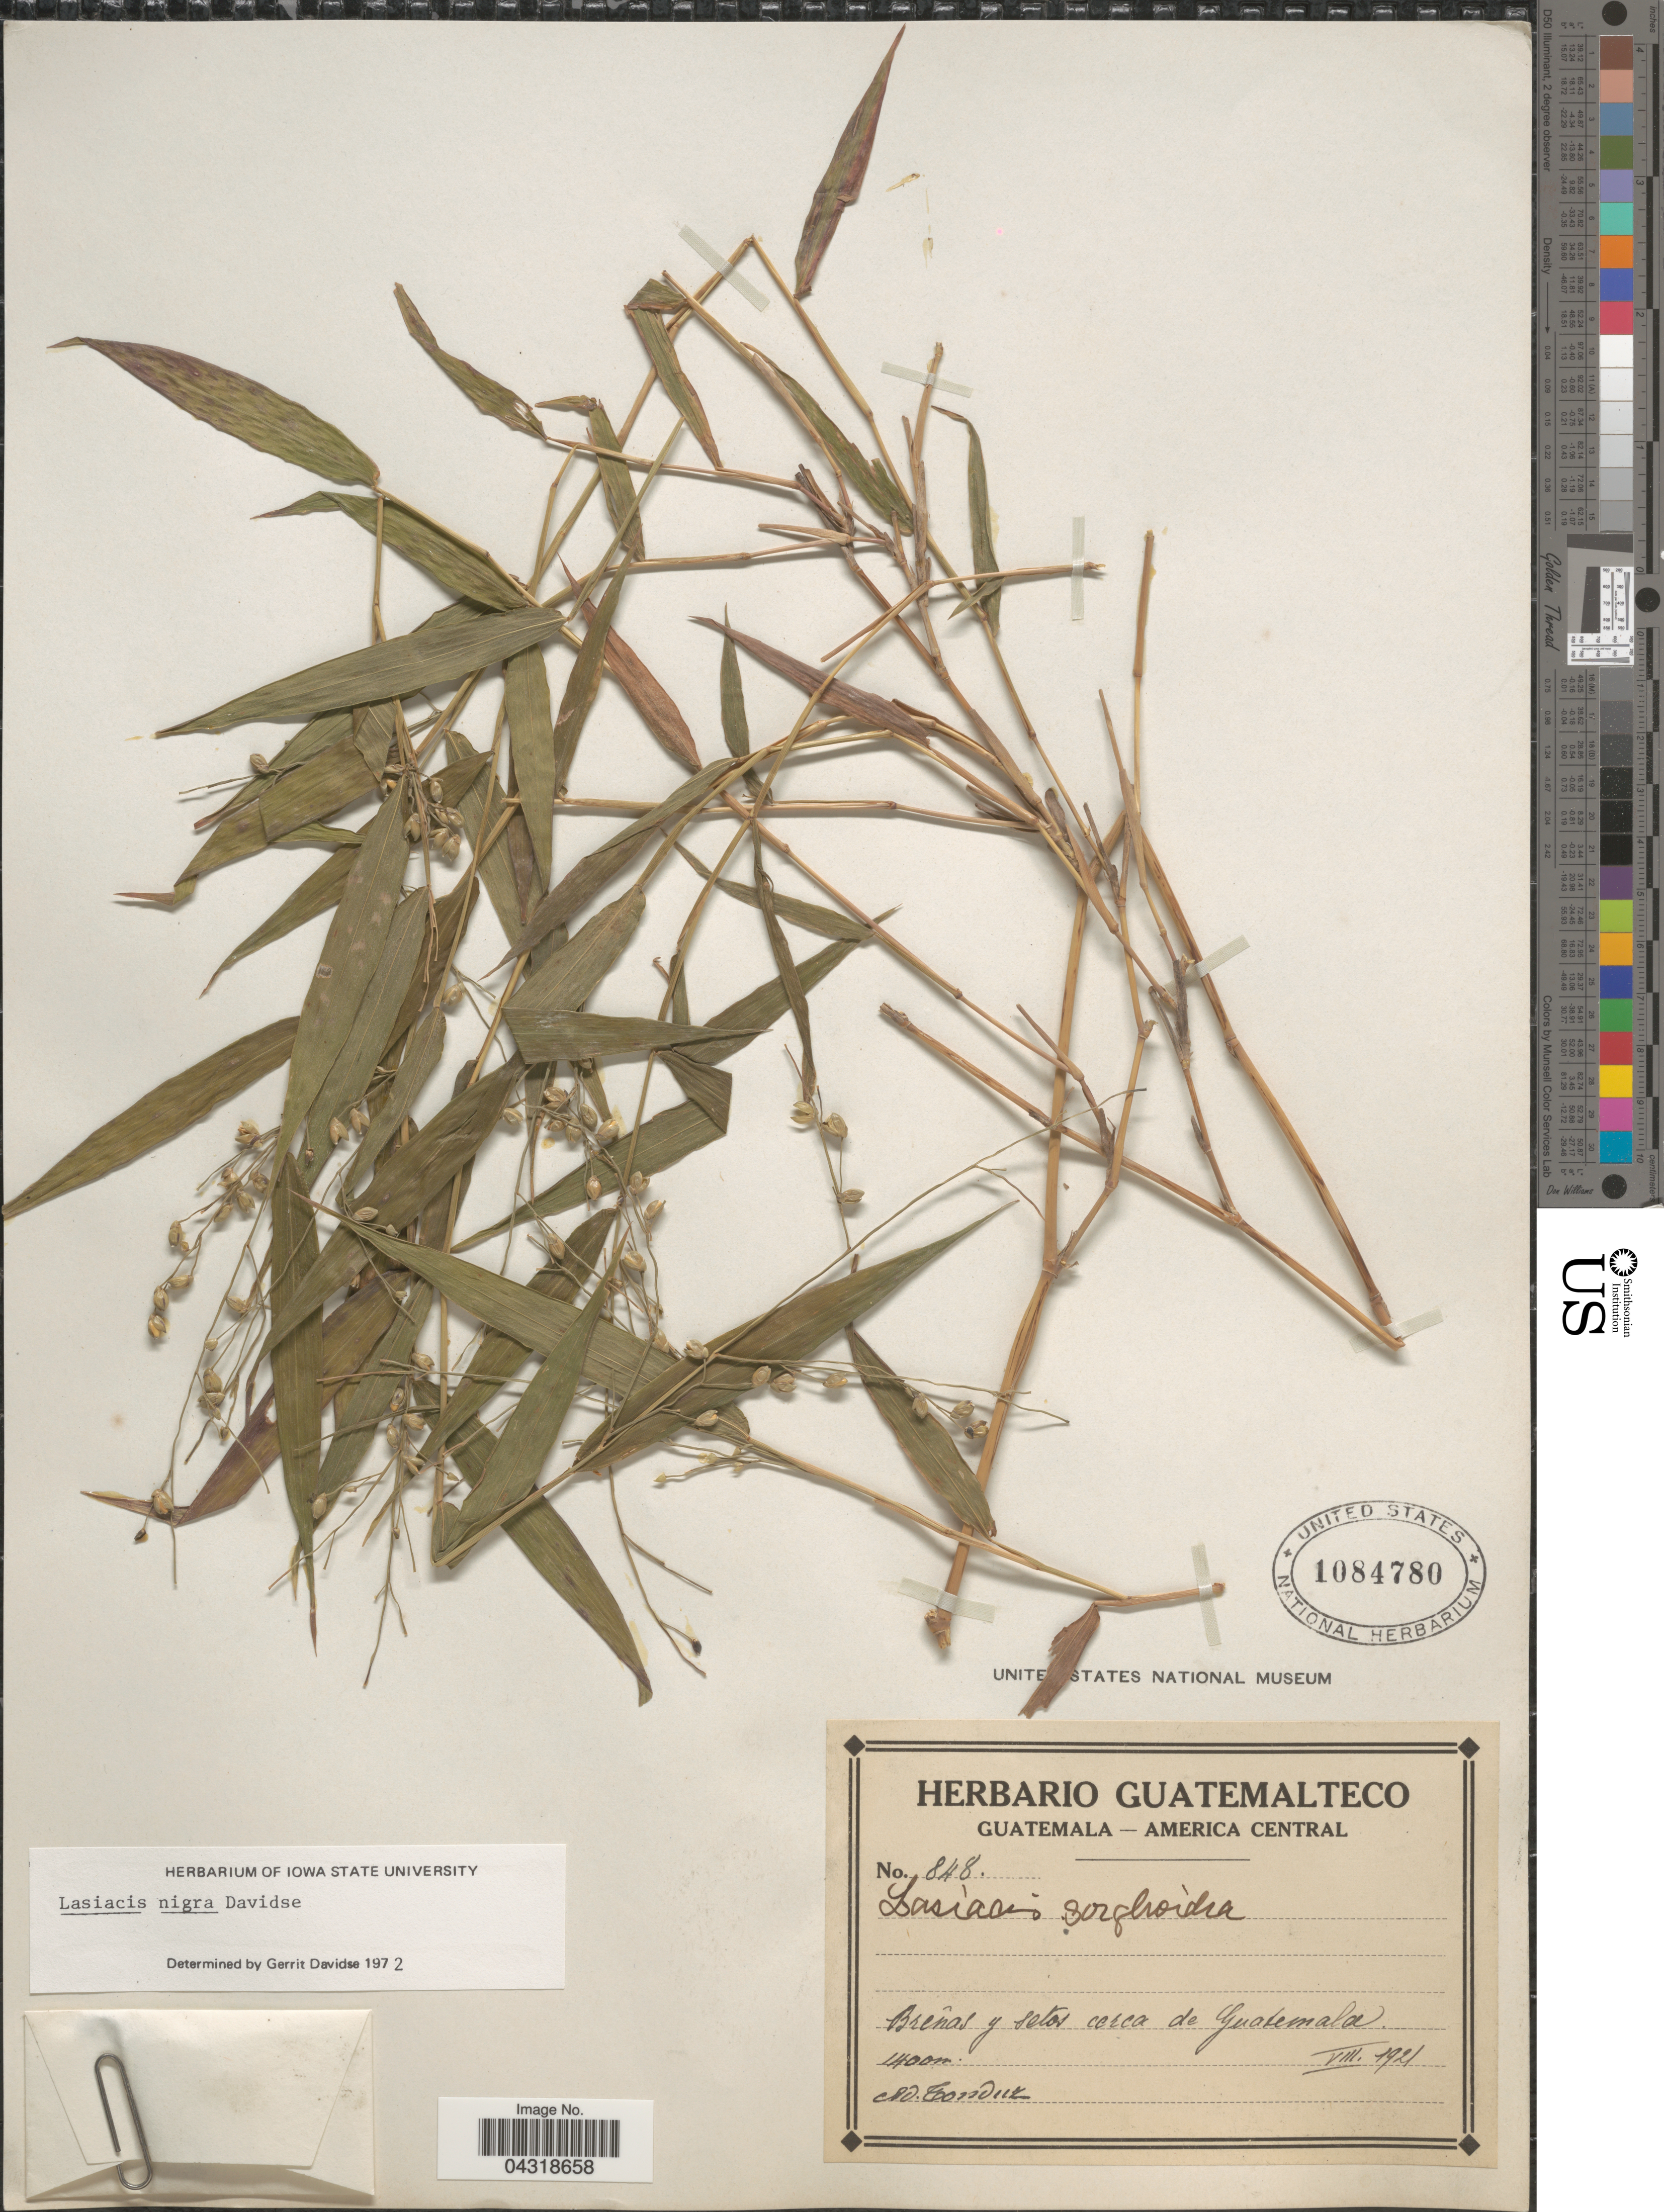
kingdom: Plantae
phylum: Tracheophyta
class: Liliopsida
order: Poales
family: Poaceae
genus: Lasiacis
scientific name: Lasiacis nigra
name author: Davidse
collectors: A. Tonduz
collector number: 848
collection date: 1921-08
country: Guatemala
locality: Breñas y setos cerca de Guatemala.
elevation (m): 1400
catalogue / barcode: US 1084780